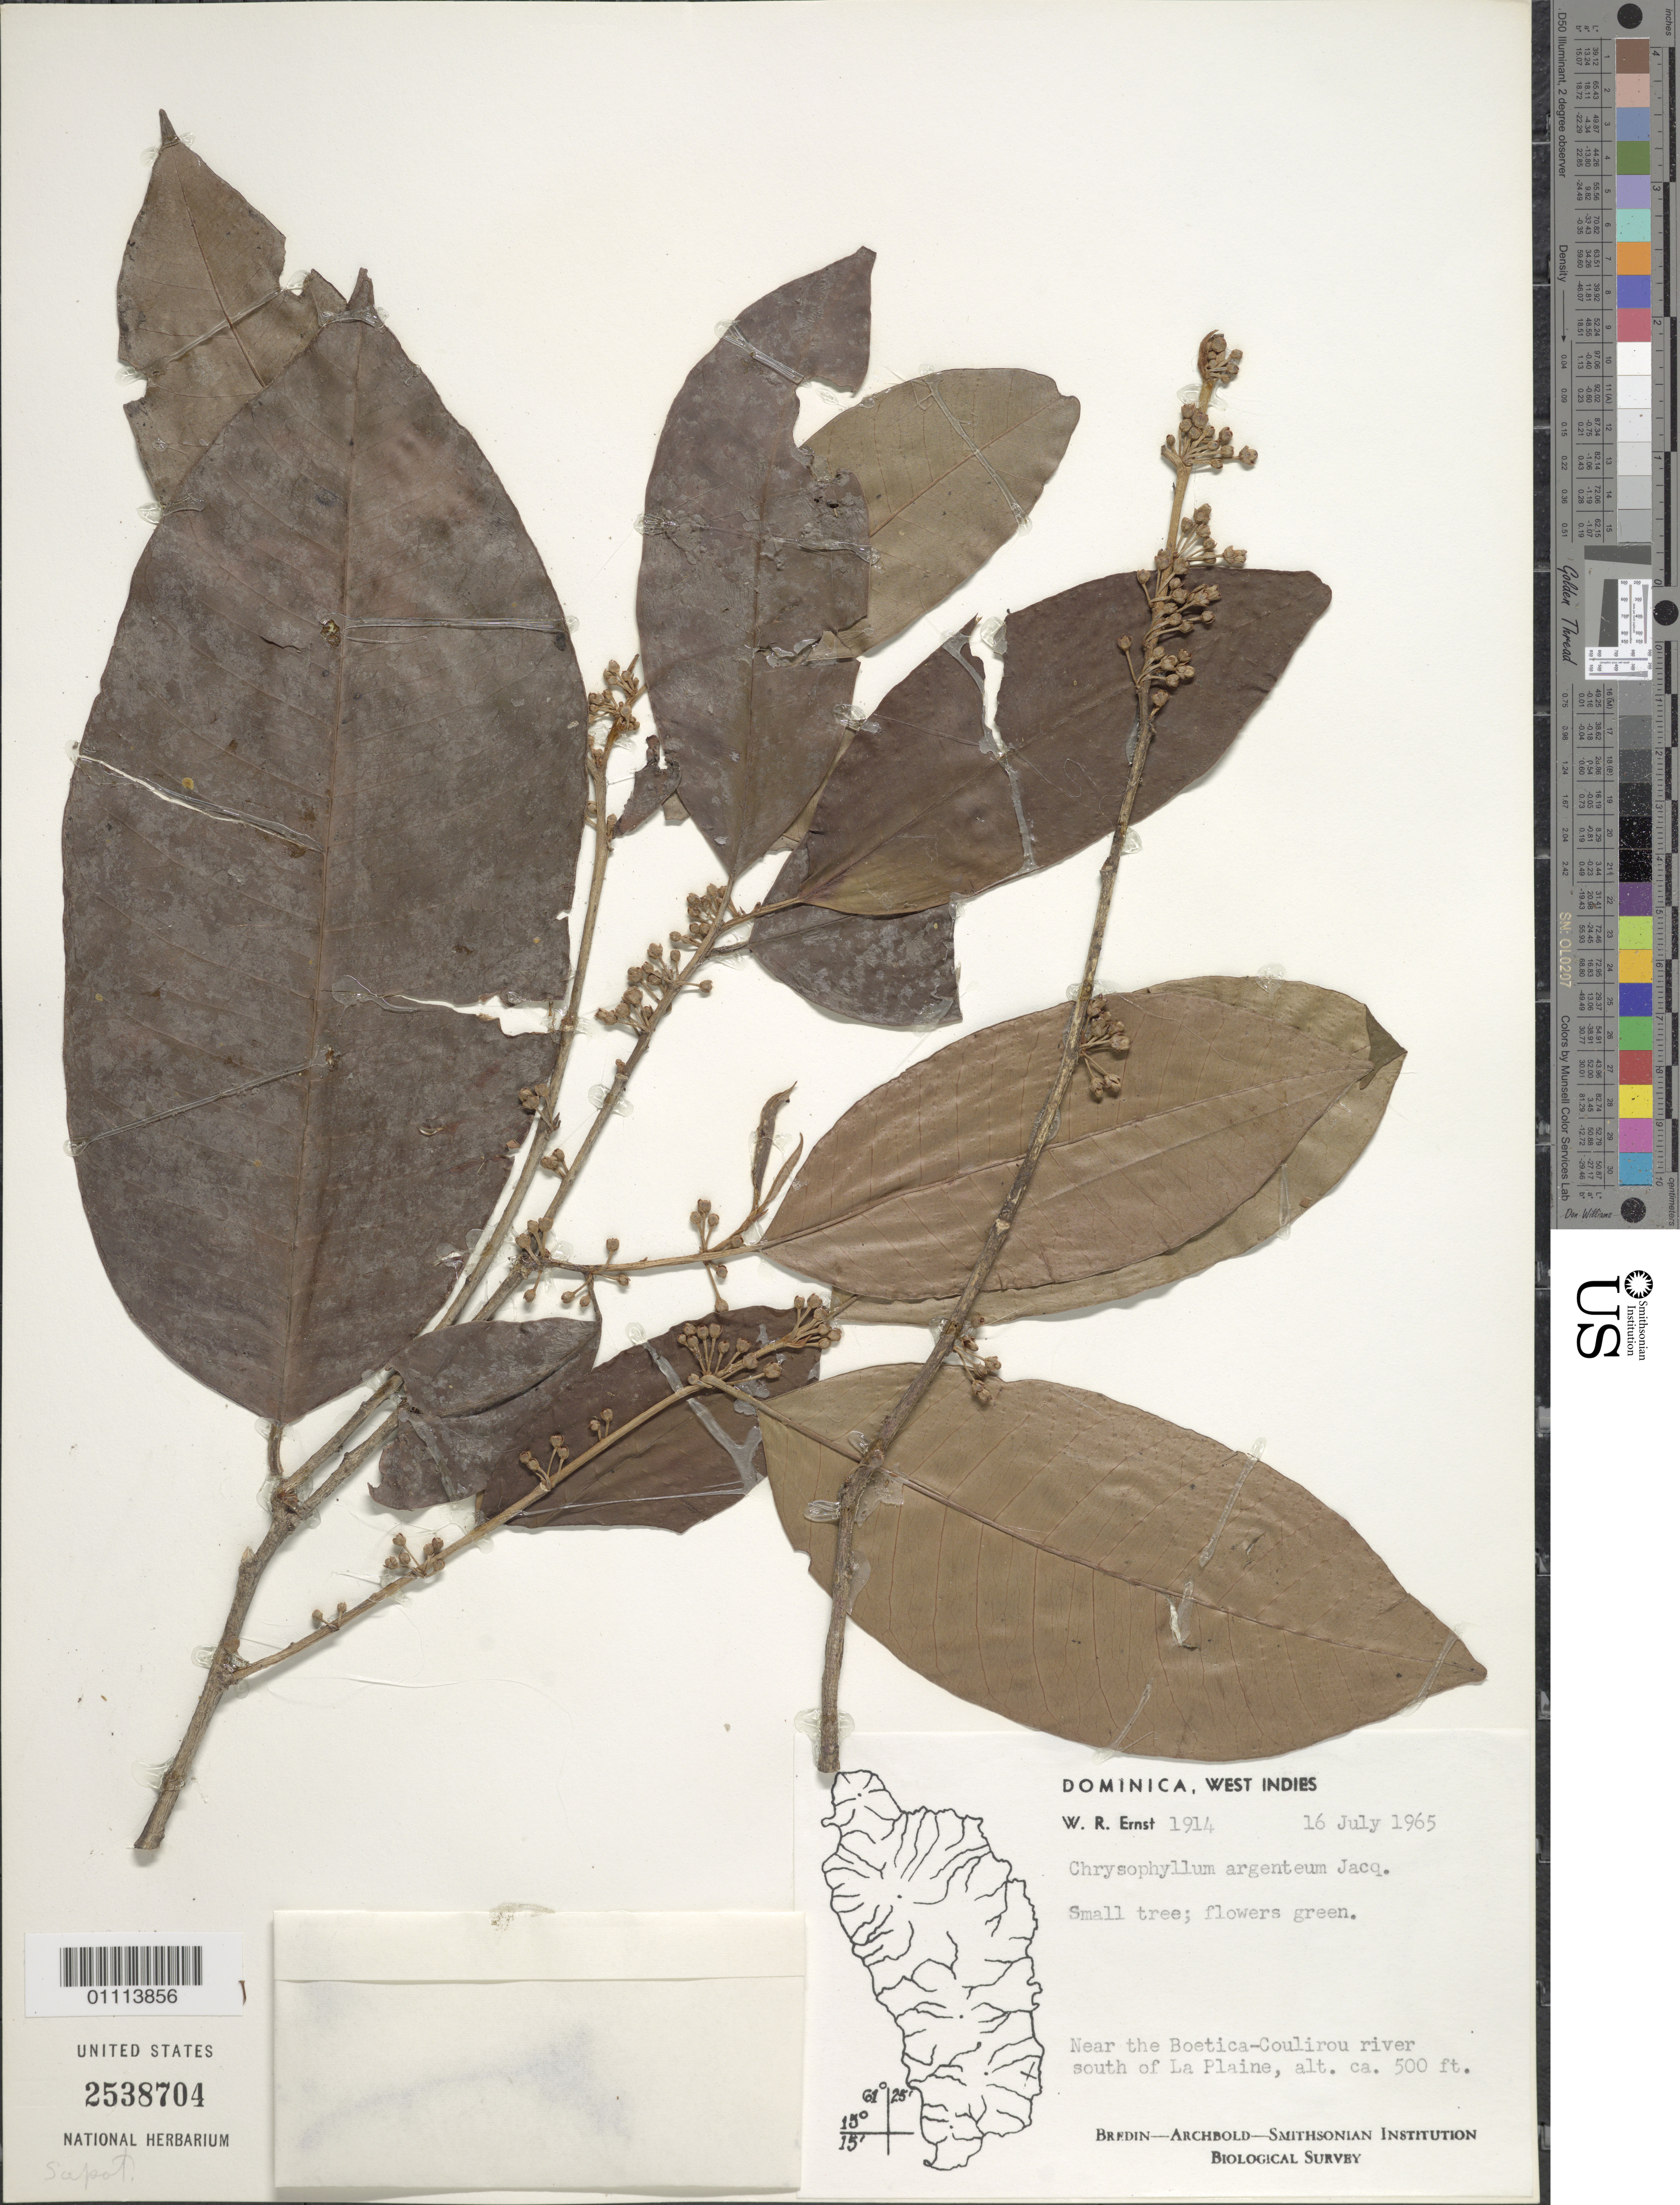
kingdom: Plantae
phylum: Tracheophyta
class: Magnoliopsida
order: Ericales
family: Sapotaceae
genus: Chrysophyllum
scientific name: Chrysophyllum argenteum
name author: Jacq.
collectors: W. R. Ernst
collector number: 1914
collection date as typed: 16 Jul 1965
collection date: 1965-07-16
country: Dominica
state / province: St. Patrick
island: Dominica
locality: Near the Boetica-Coulirou river S of La Plaine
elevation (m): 152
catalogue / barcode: US 2538704